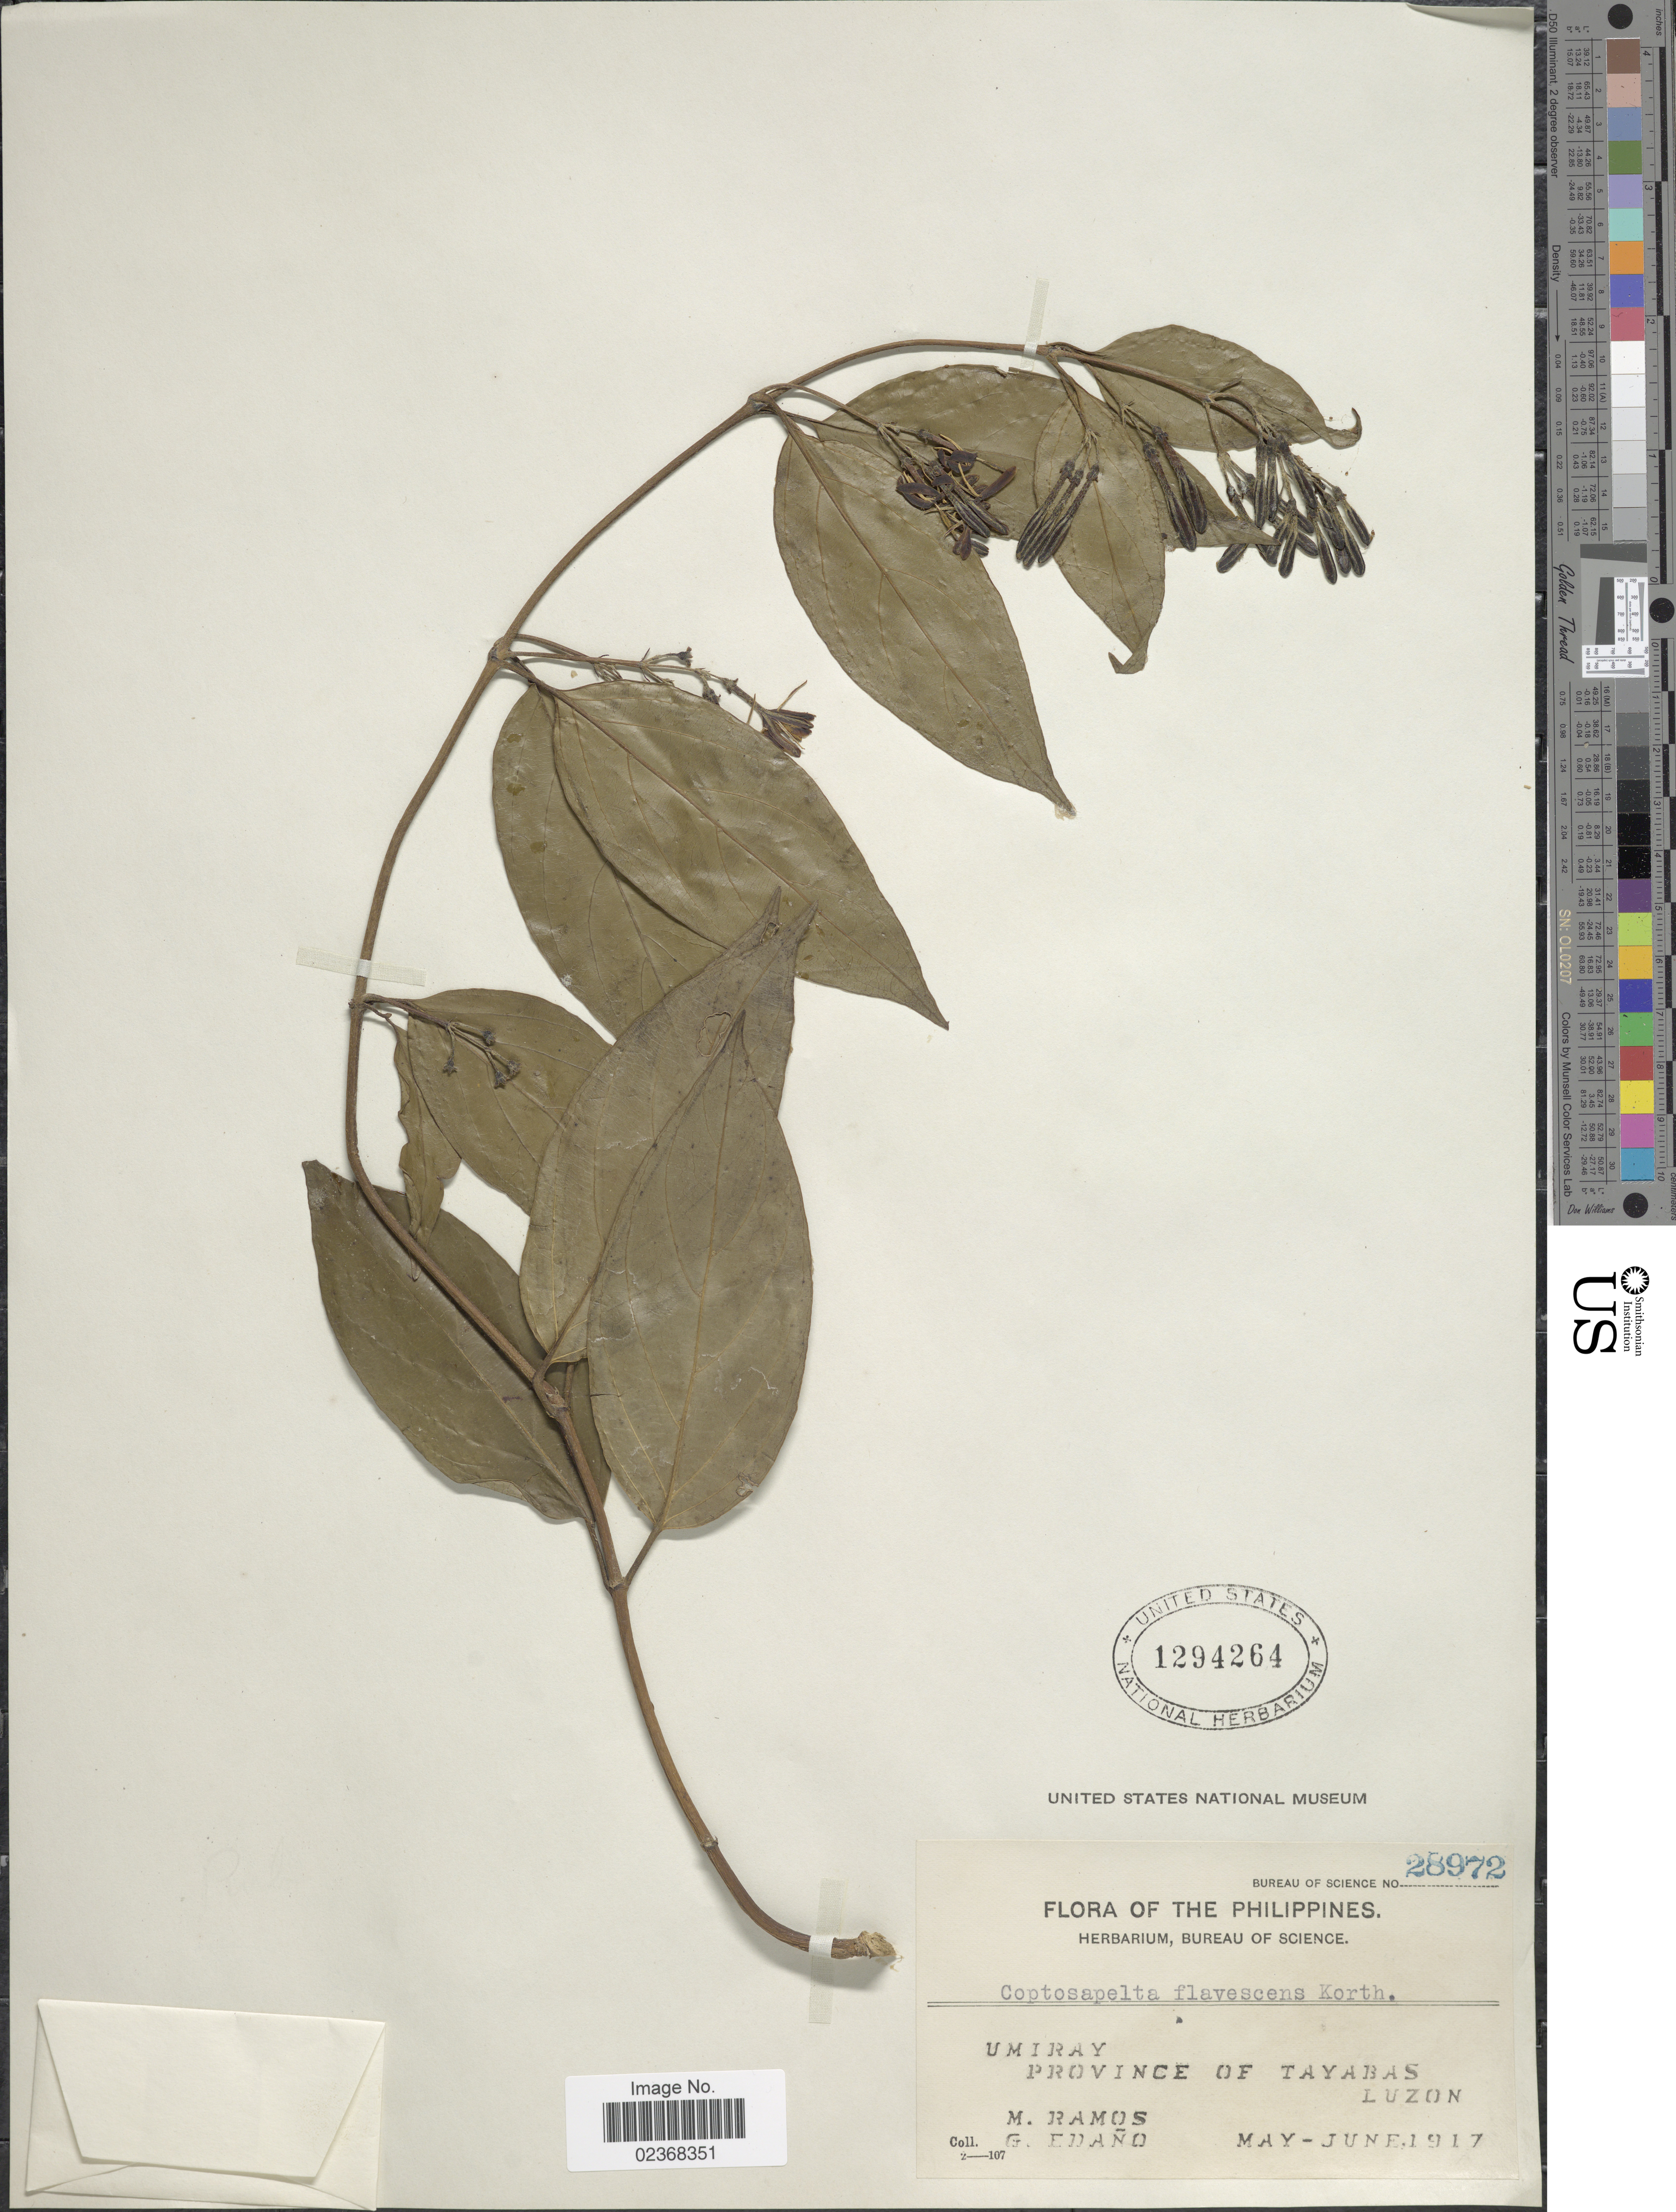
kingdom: Plantae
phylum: Tracheophyta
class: Magnoliopsida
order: Gentianales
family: Rubiaceae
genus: Coptosapelta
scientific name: Coptosapelta olaciformis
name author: (Merr.) Elmer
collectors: M. Ramos & G. Edaño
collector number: Bureau Of Science 28972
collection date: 1917-05/1917-06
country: Philippines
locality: Umiray, Province of Tayabas, Luzon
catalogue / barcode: US 1294264